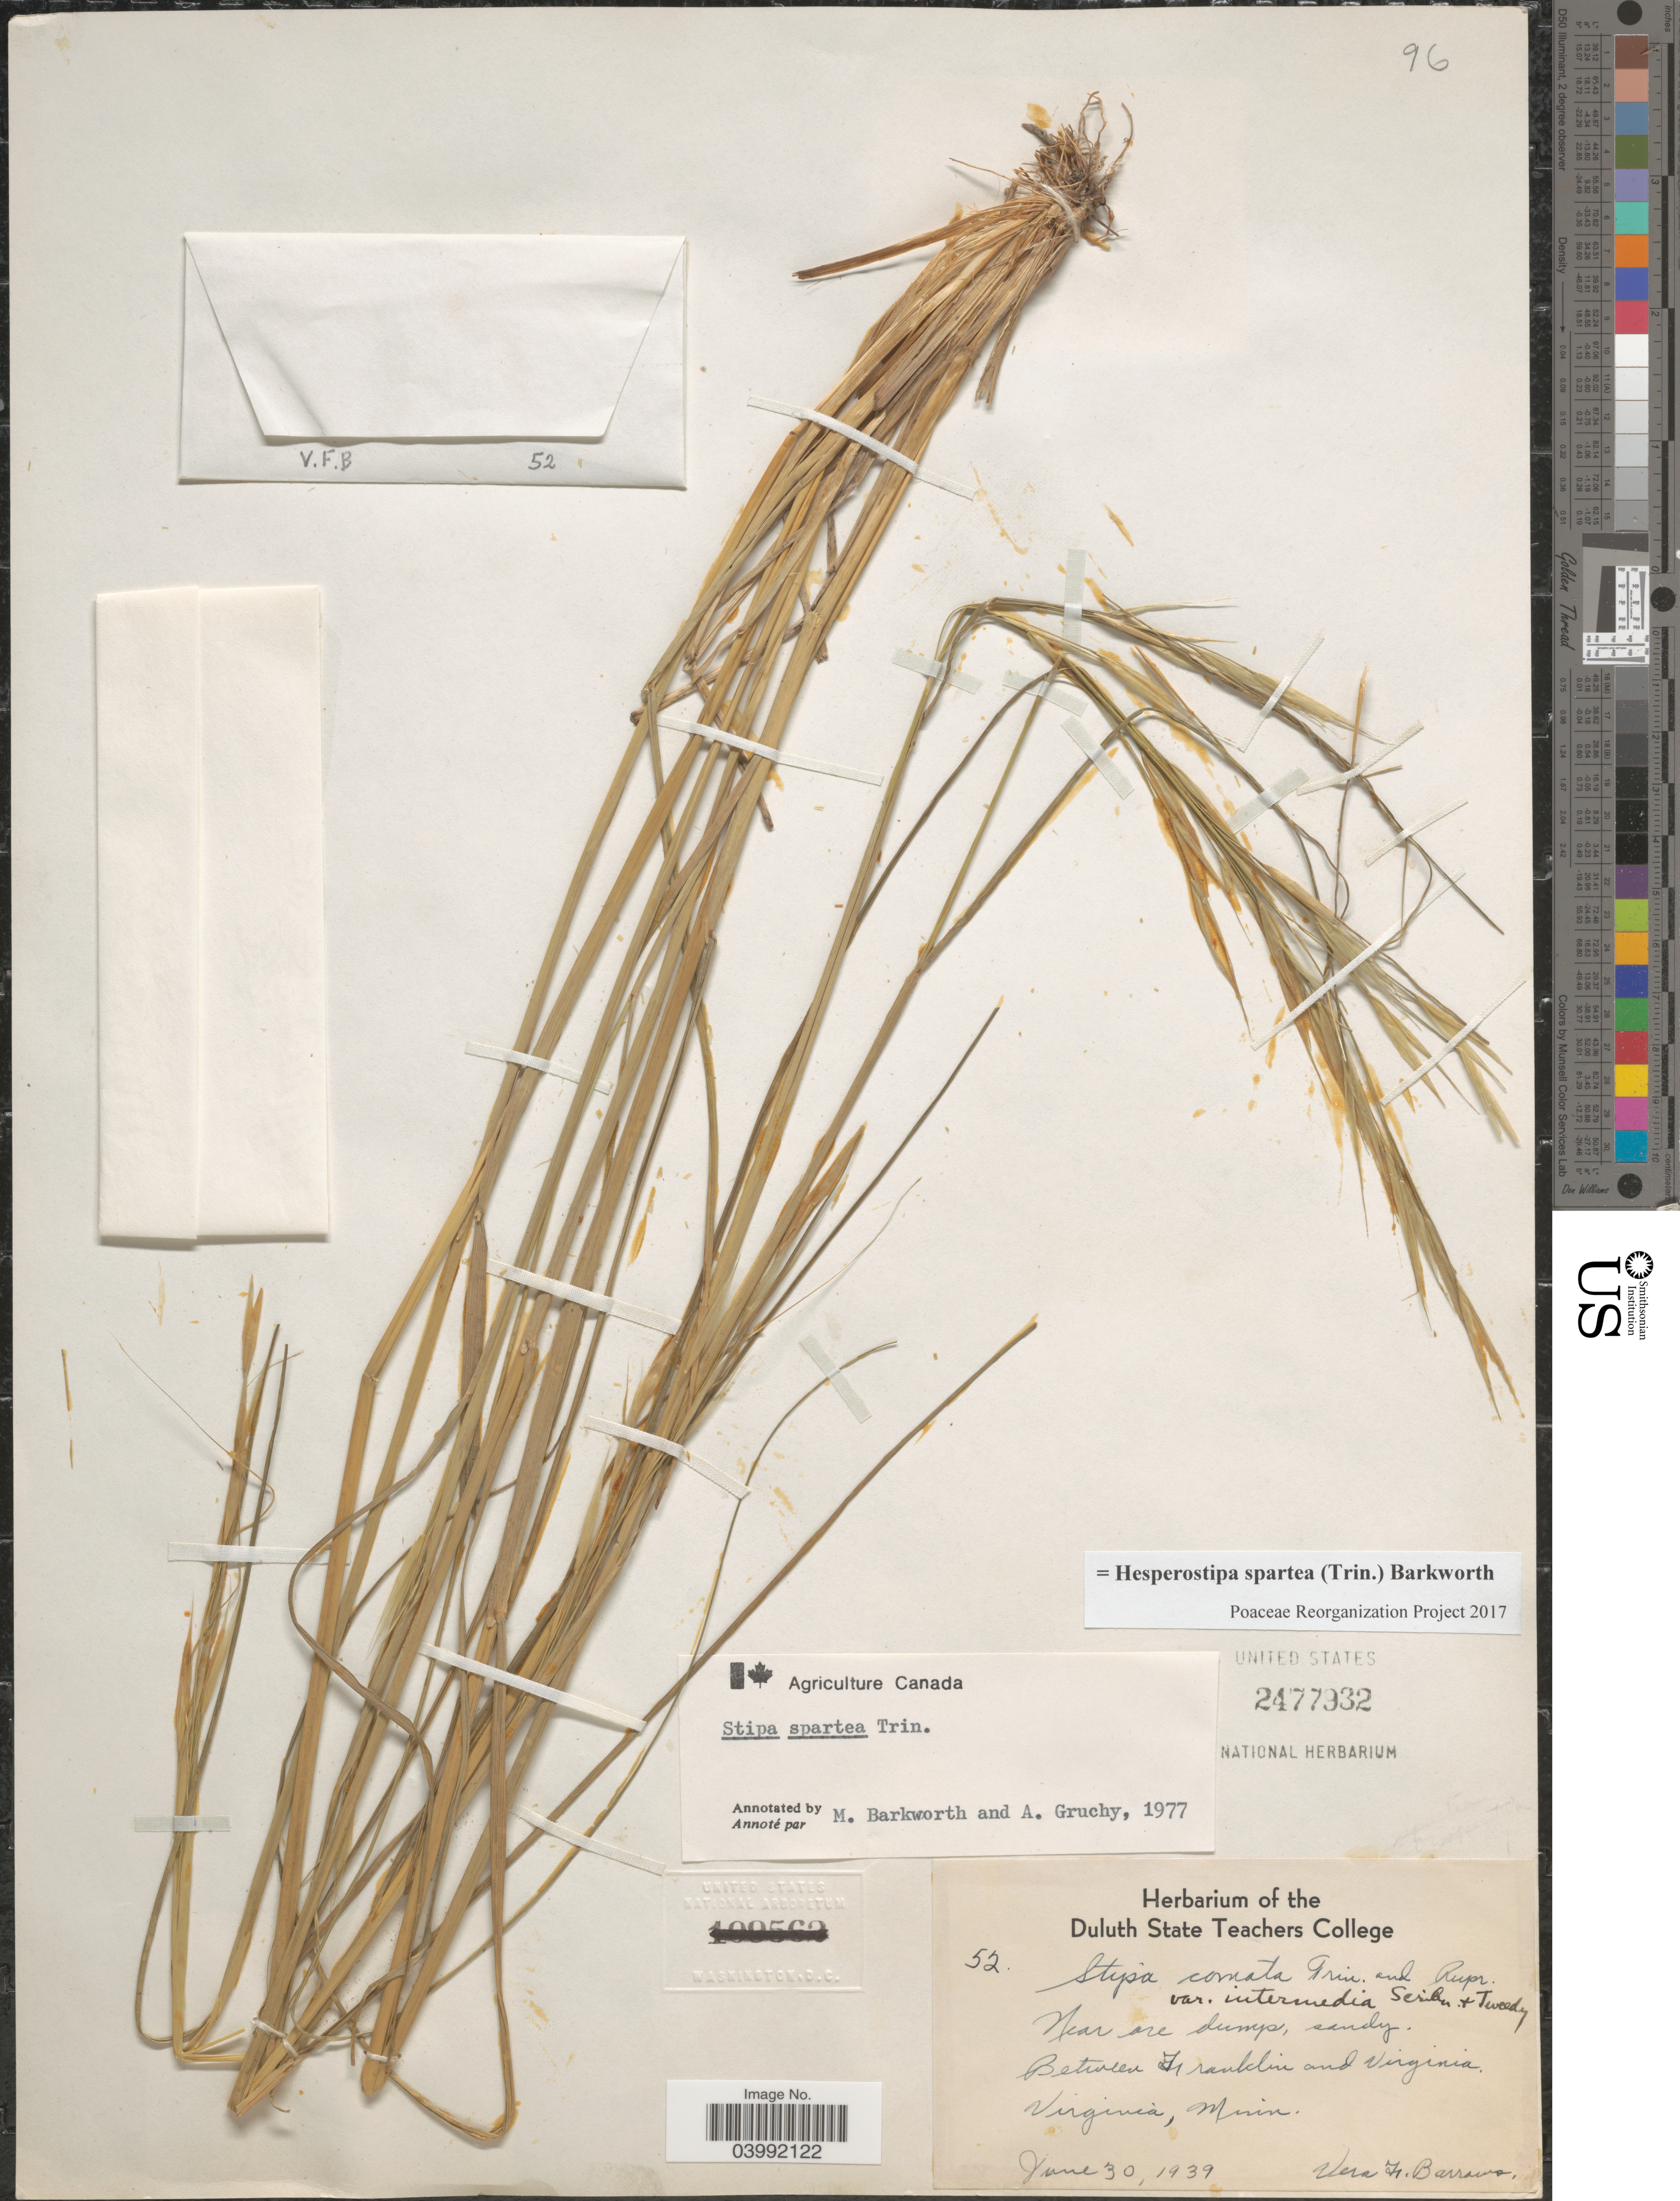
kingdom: Plantae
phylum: Tracheophyta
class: Liliopsida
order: Poales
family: Poaceae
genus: Hesperostipa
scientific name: Hesperostipa spartea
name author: (Trin.) Barkworth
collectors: V. Barrows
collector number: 52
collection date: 1939-06-30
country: United States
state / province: Minnesota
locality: Between Franklin and Virginia. Virginia.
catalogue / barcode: US 2477932